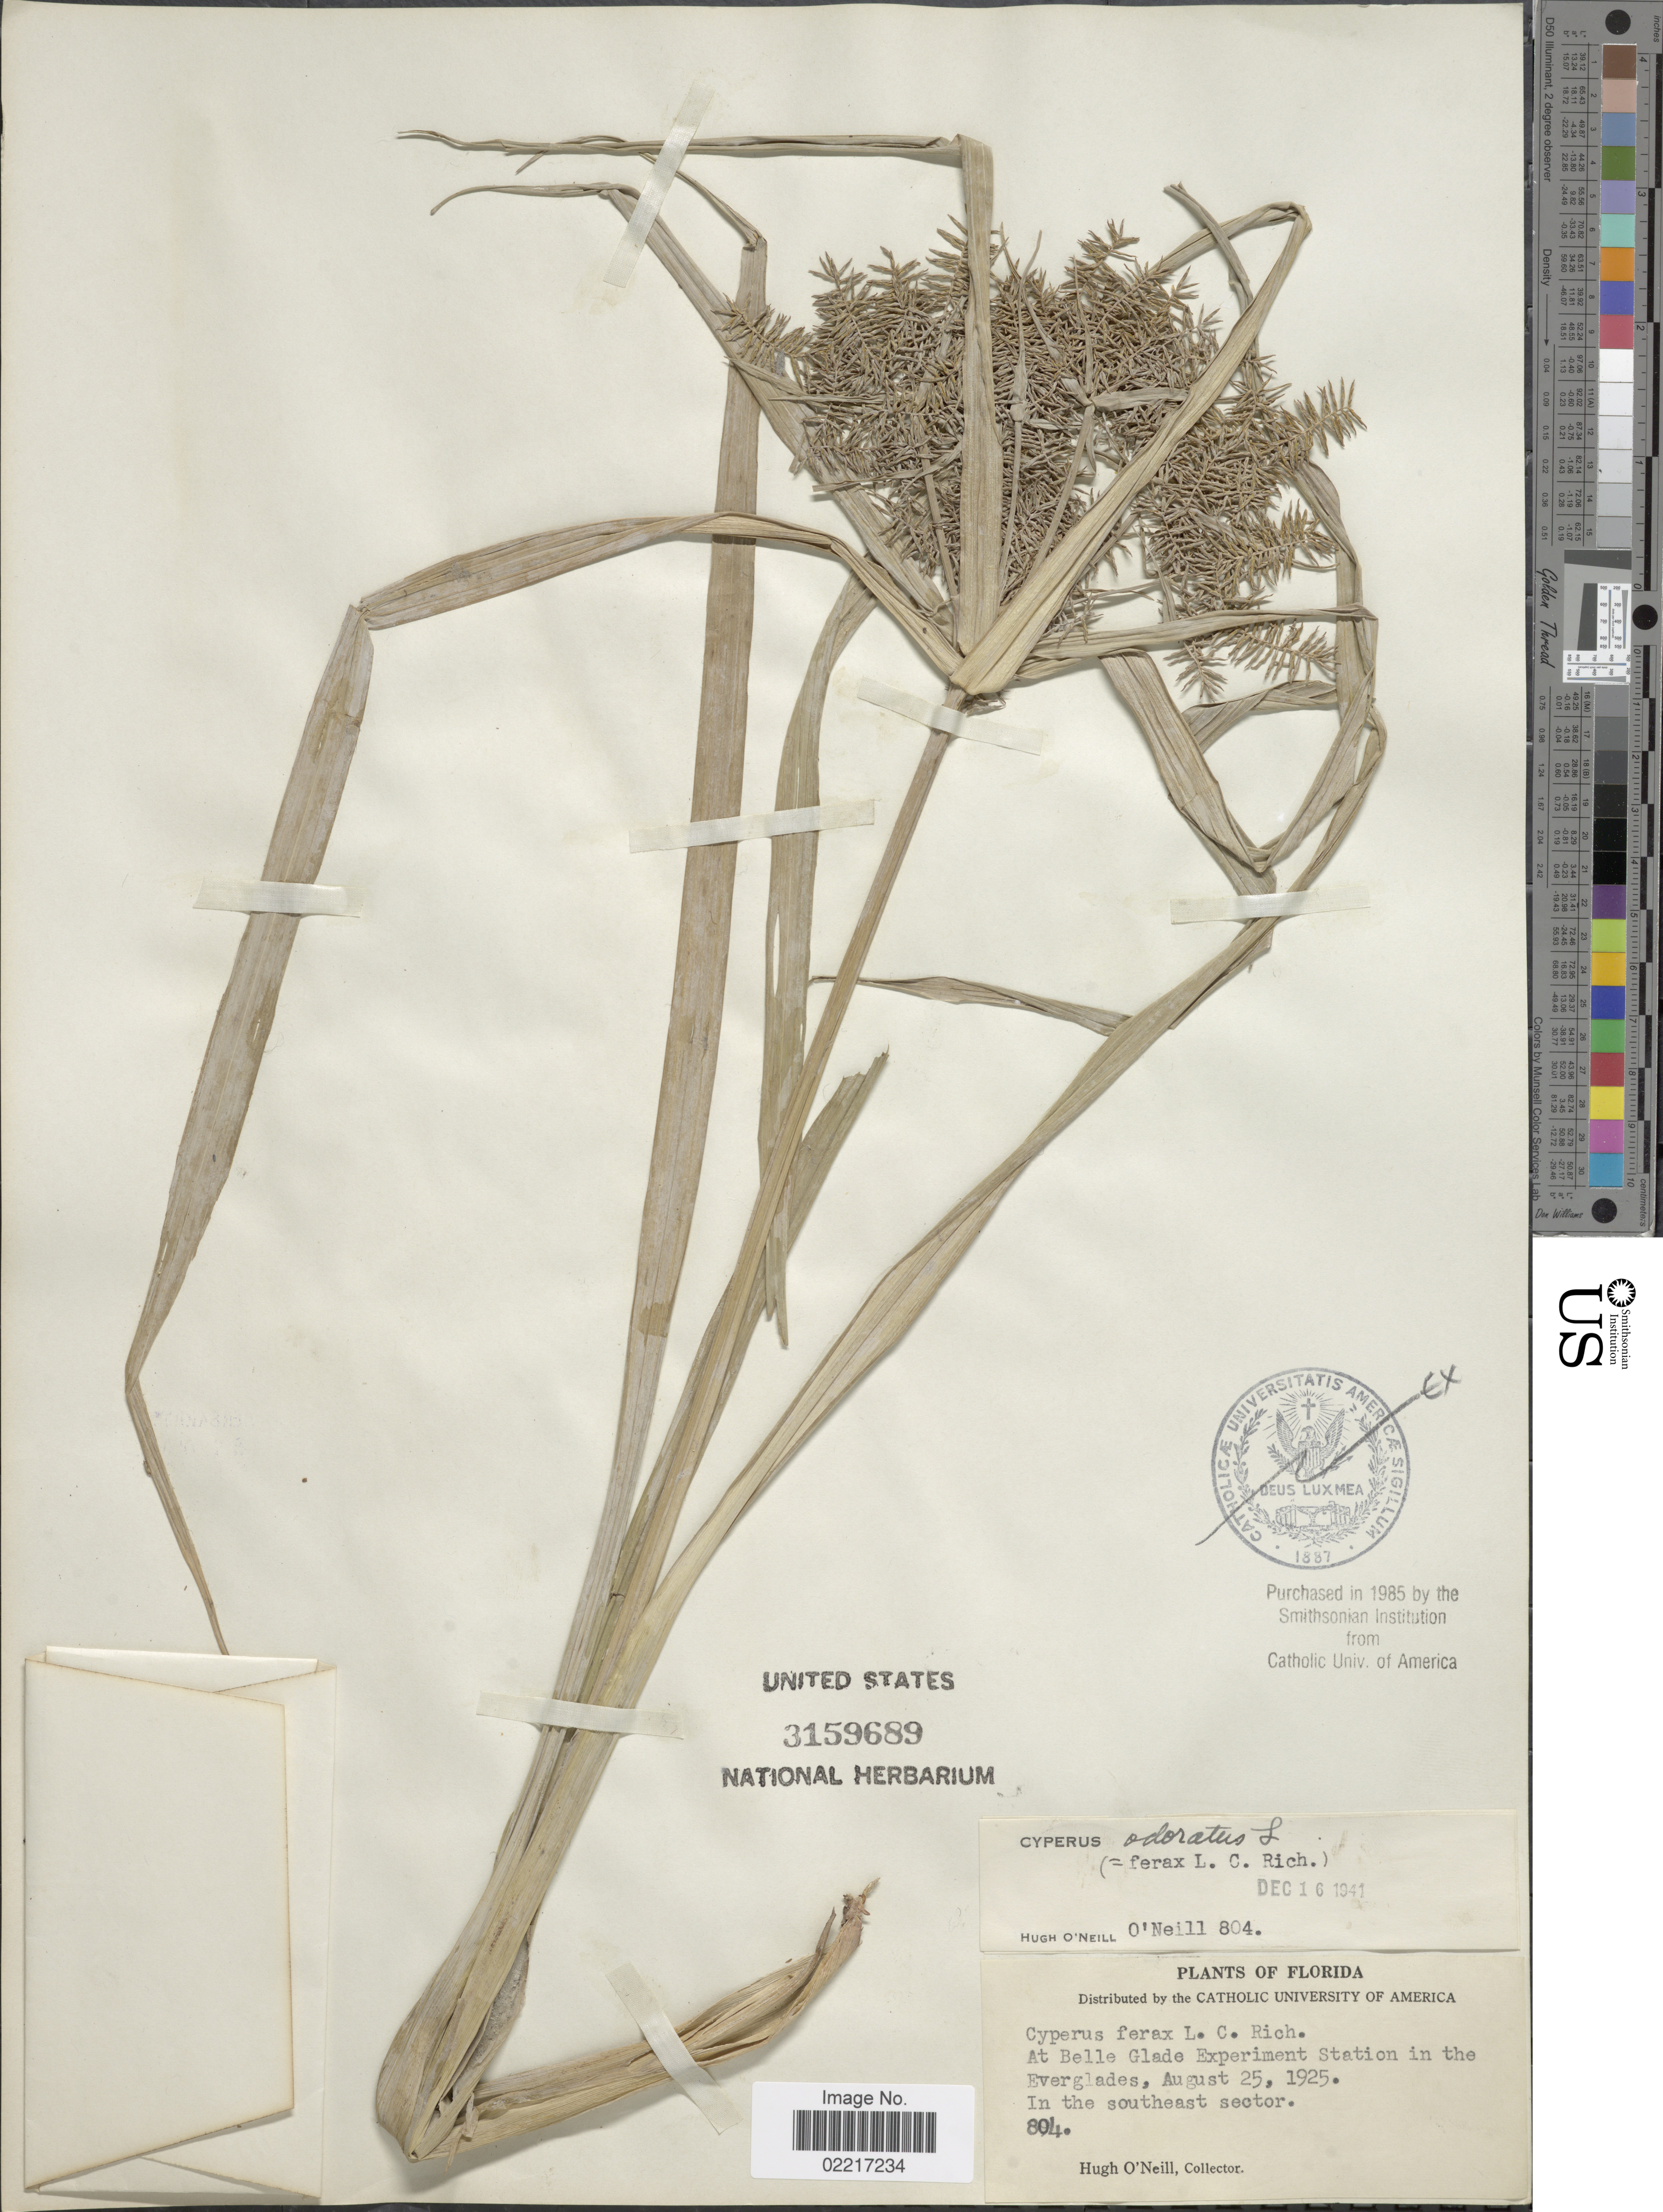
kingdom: Plantae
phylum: Tracheophyta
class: Liliopsida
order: Poales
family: Cyperaceae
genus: Cyperus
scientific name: Cyperus odoratus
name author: L.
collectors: H. O'Neill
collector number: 804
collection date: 1925-08-25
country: United States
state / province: Florida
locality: At Belle Glade Experiment Station in the Everglades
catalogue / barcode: US 3159689